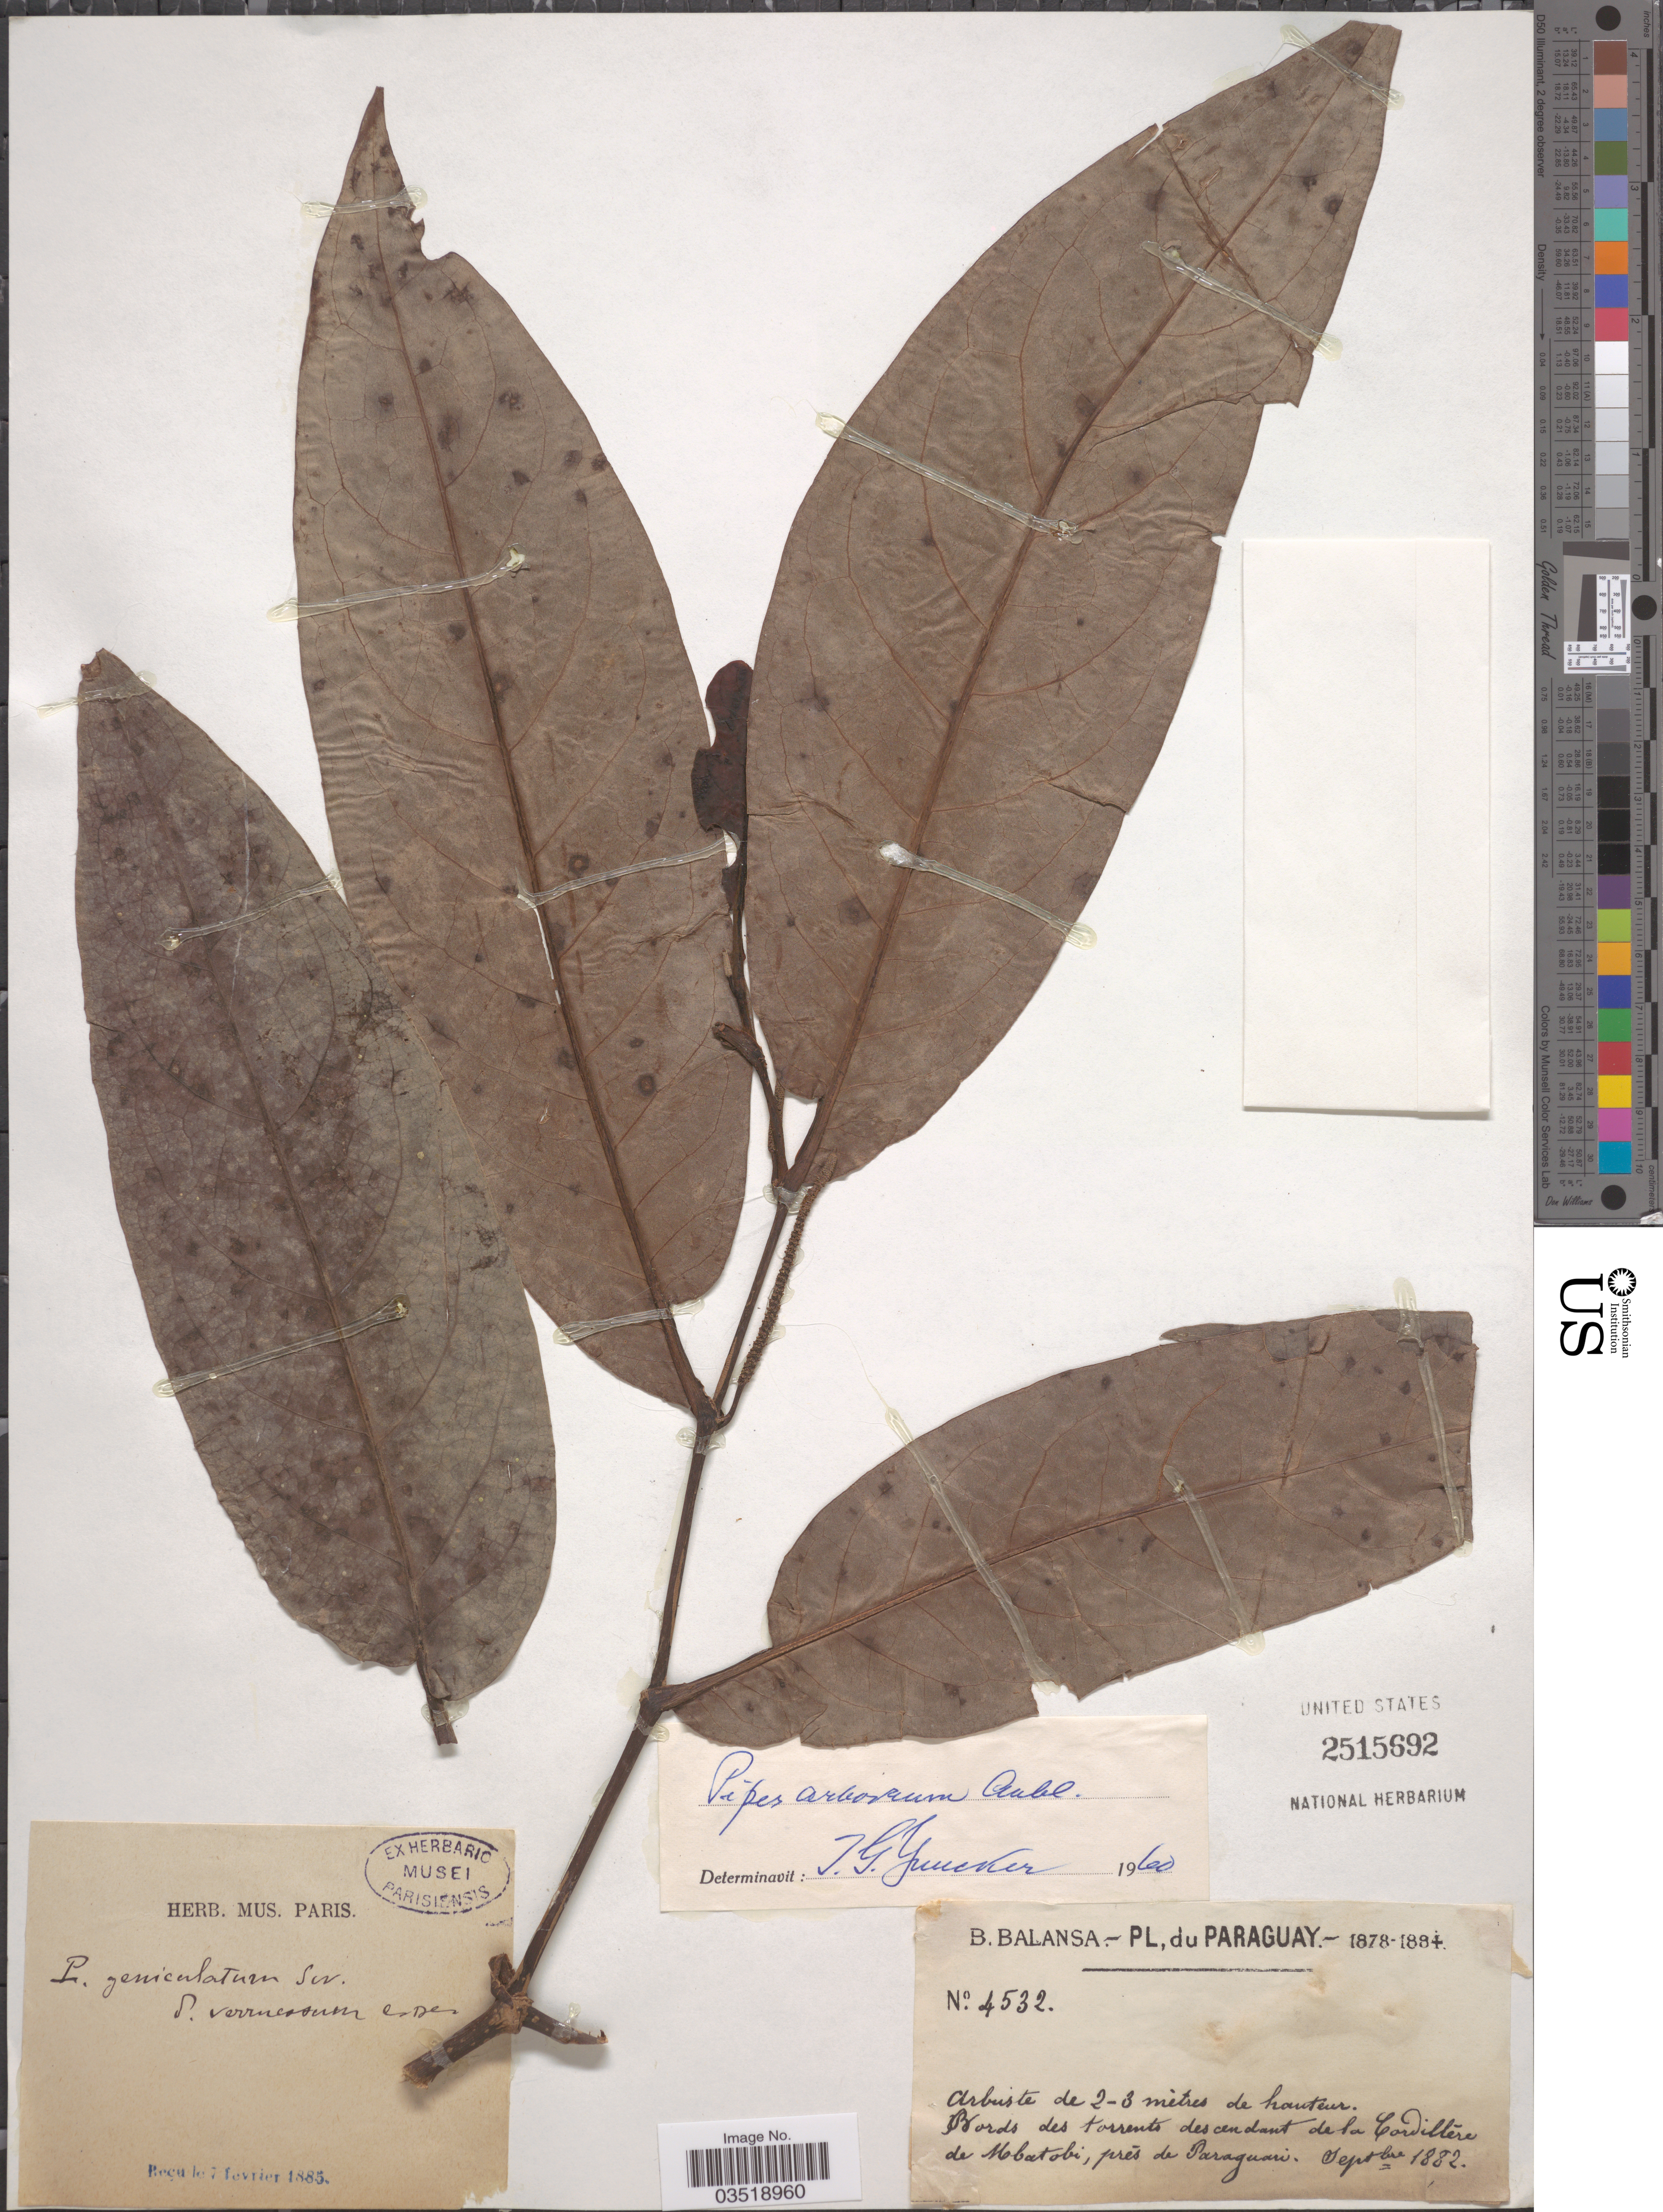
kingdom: Plantae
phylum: Tracheophyta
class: Magnoliopsida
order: Piperales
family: Piperaceae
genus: Piper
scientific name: Piper arboreum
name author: Aubl.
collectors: B. Balansa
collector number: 4532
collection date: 1882-09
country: Paraguay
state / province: Paraguari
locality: Bords des torrents descendant de la Cordillera de Mobatobi, près de Paraguari.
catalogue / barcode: US 2515692